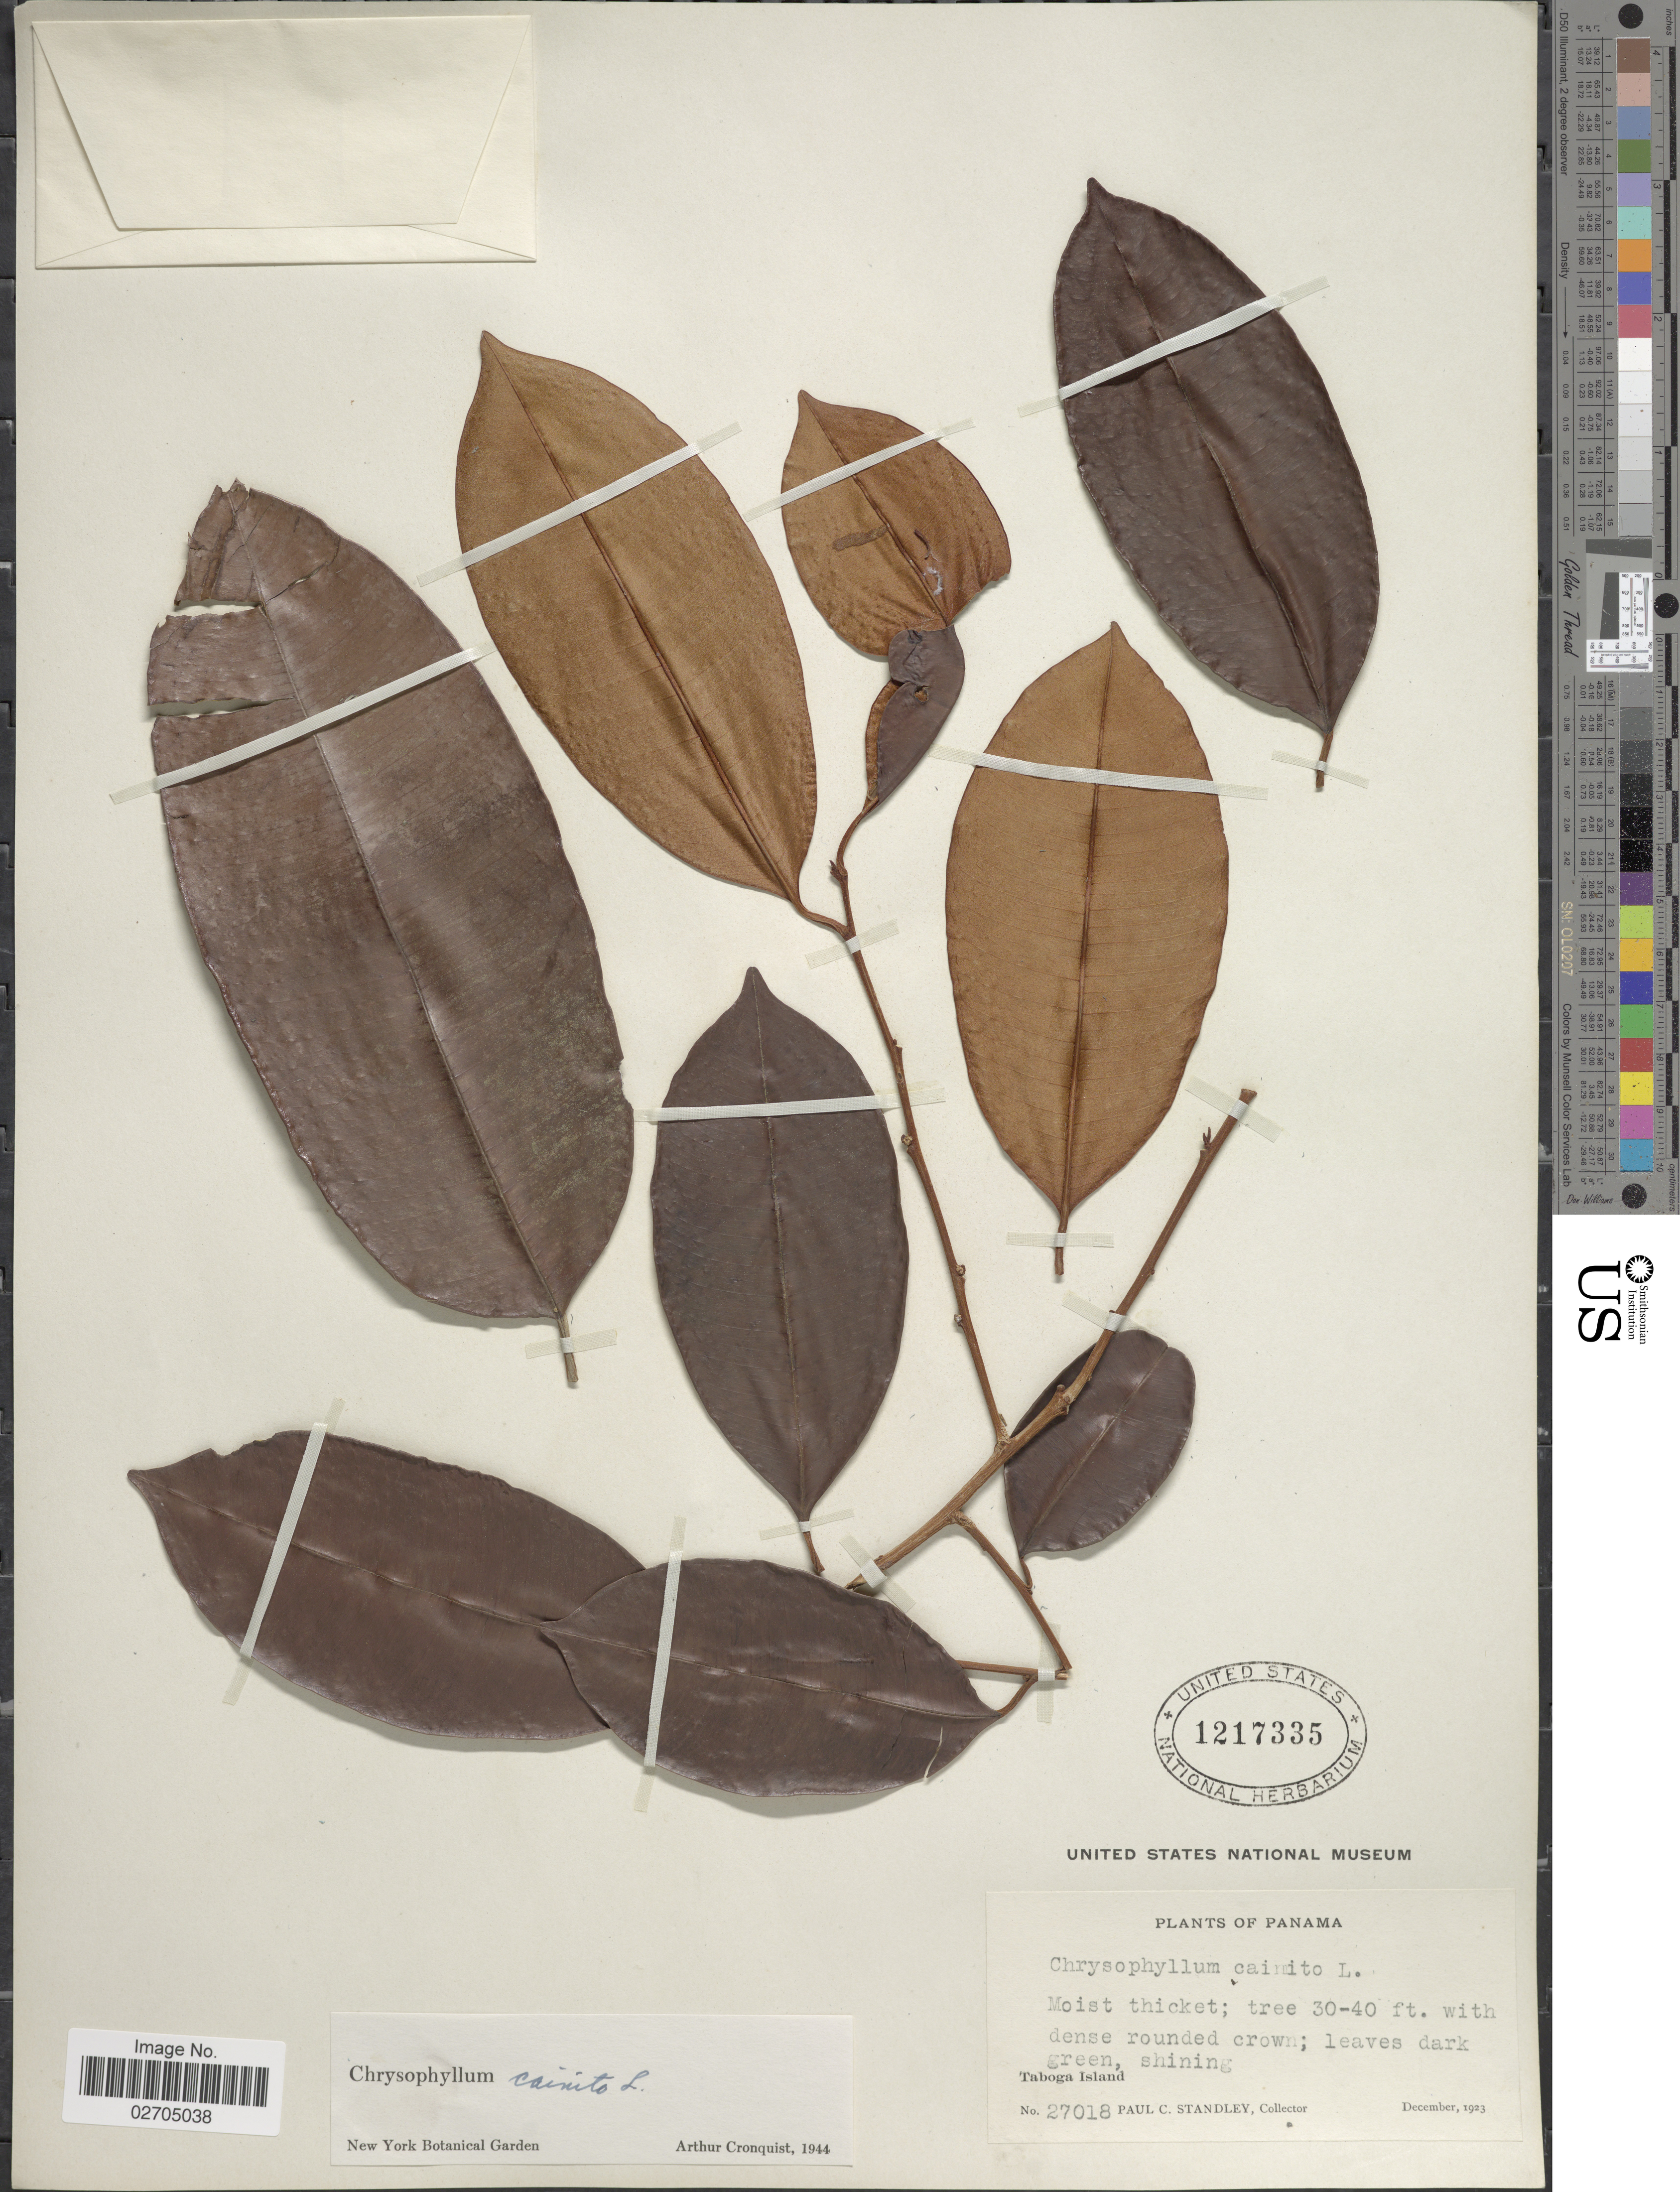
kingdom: Plantae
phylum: Tracheophyta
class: Magnoliopsida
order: Ericales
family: Sapotaceae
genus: Chrysophyllum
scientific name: Chrysophyllum cainito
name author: L.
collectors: P. C. Standley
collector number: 27018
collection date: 1923-12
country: Panama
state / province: Panamá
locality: Taboga Island.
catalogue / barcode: US 1217335